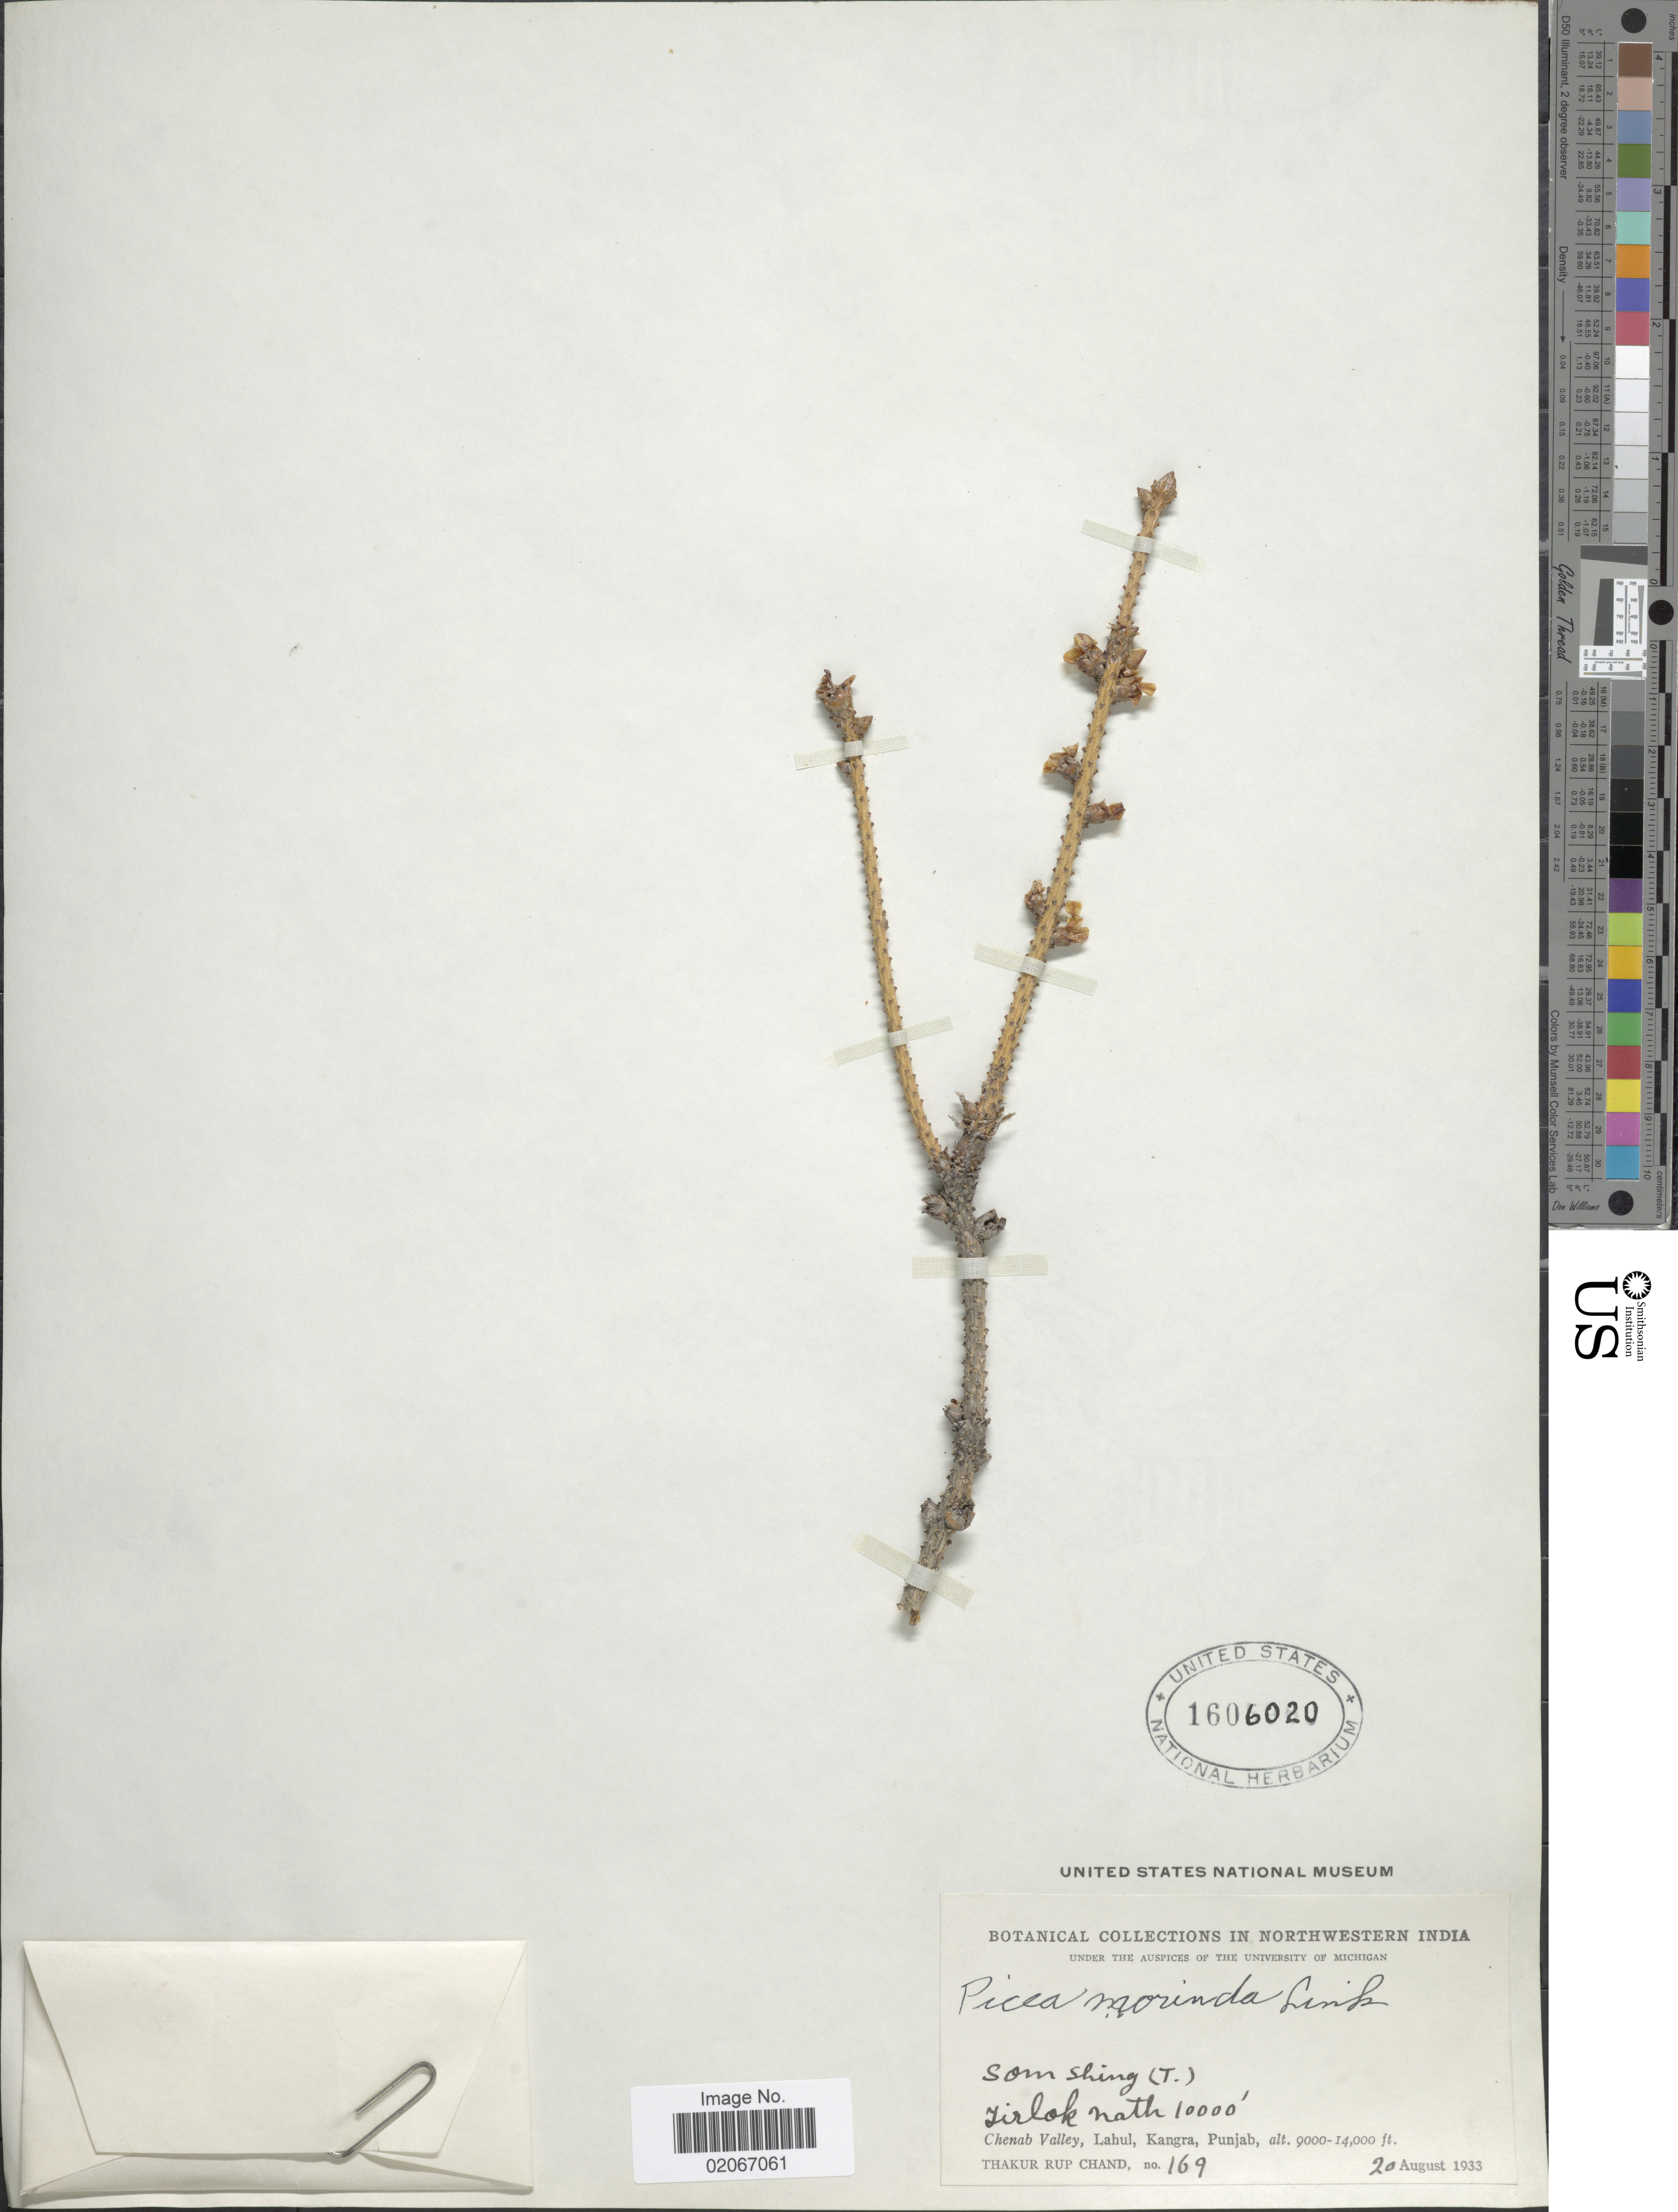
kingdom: Plantae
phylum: Tracheophyta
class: Pinopsida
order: Pinales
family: Pinaceae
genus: Picea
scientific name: Picea morinda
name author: Link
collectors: T. R. Chand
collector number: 169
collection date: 1933-08-20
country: India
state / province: Punjab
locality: Tirlok nath. Chenab Valley, Lahul, Kangra, Punjab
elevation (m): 2743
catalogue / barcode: US 1606020